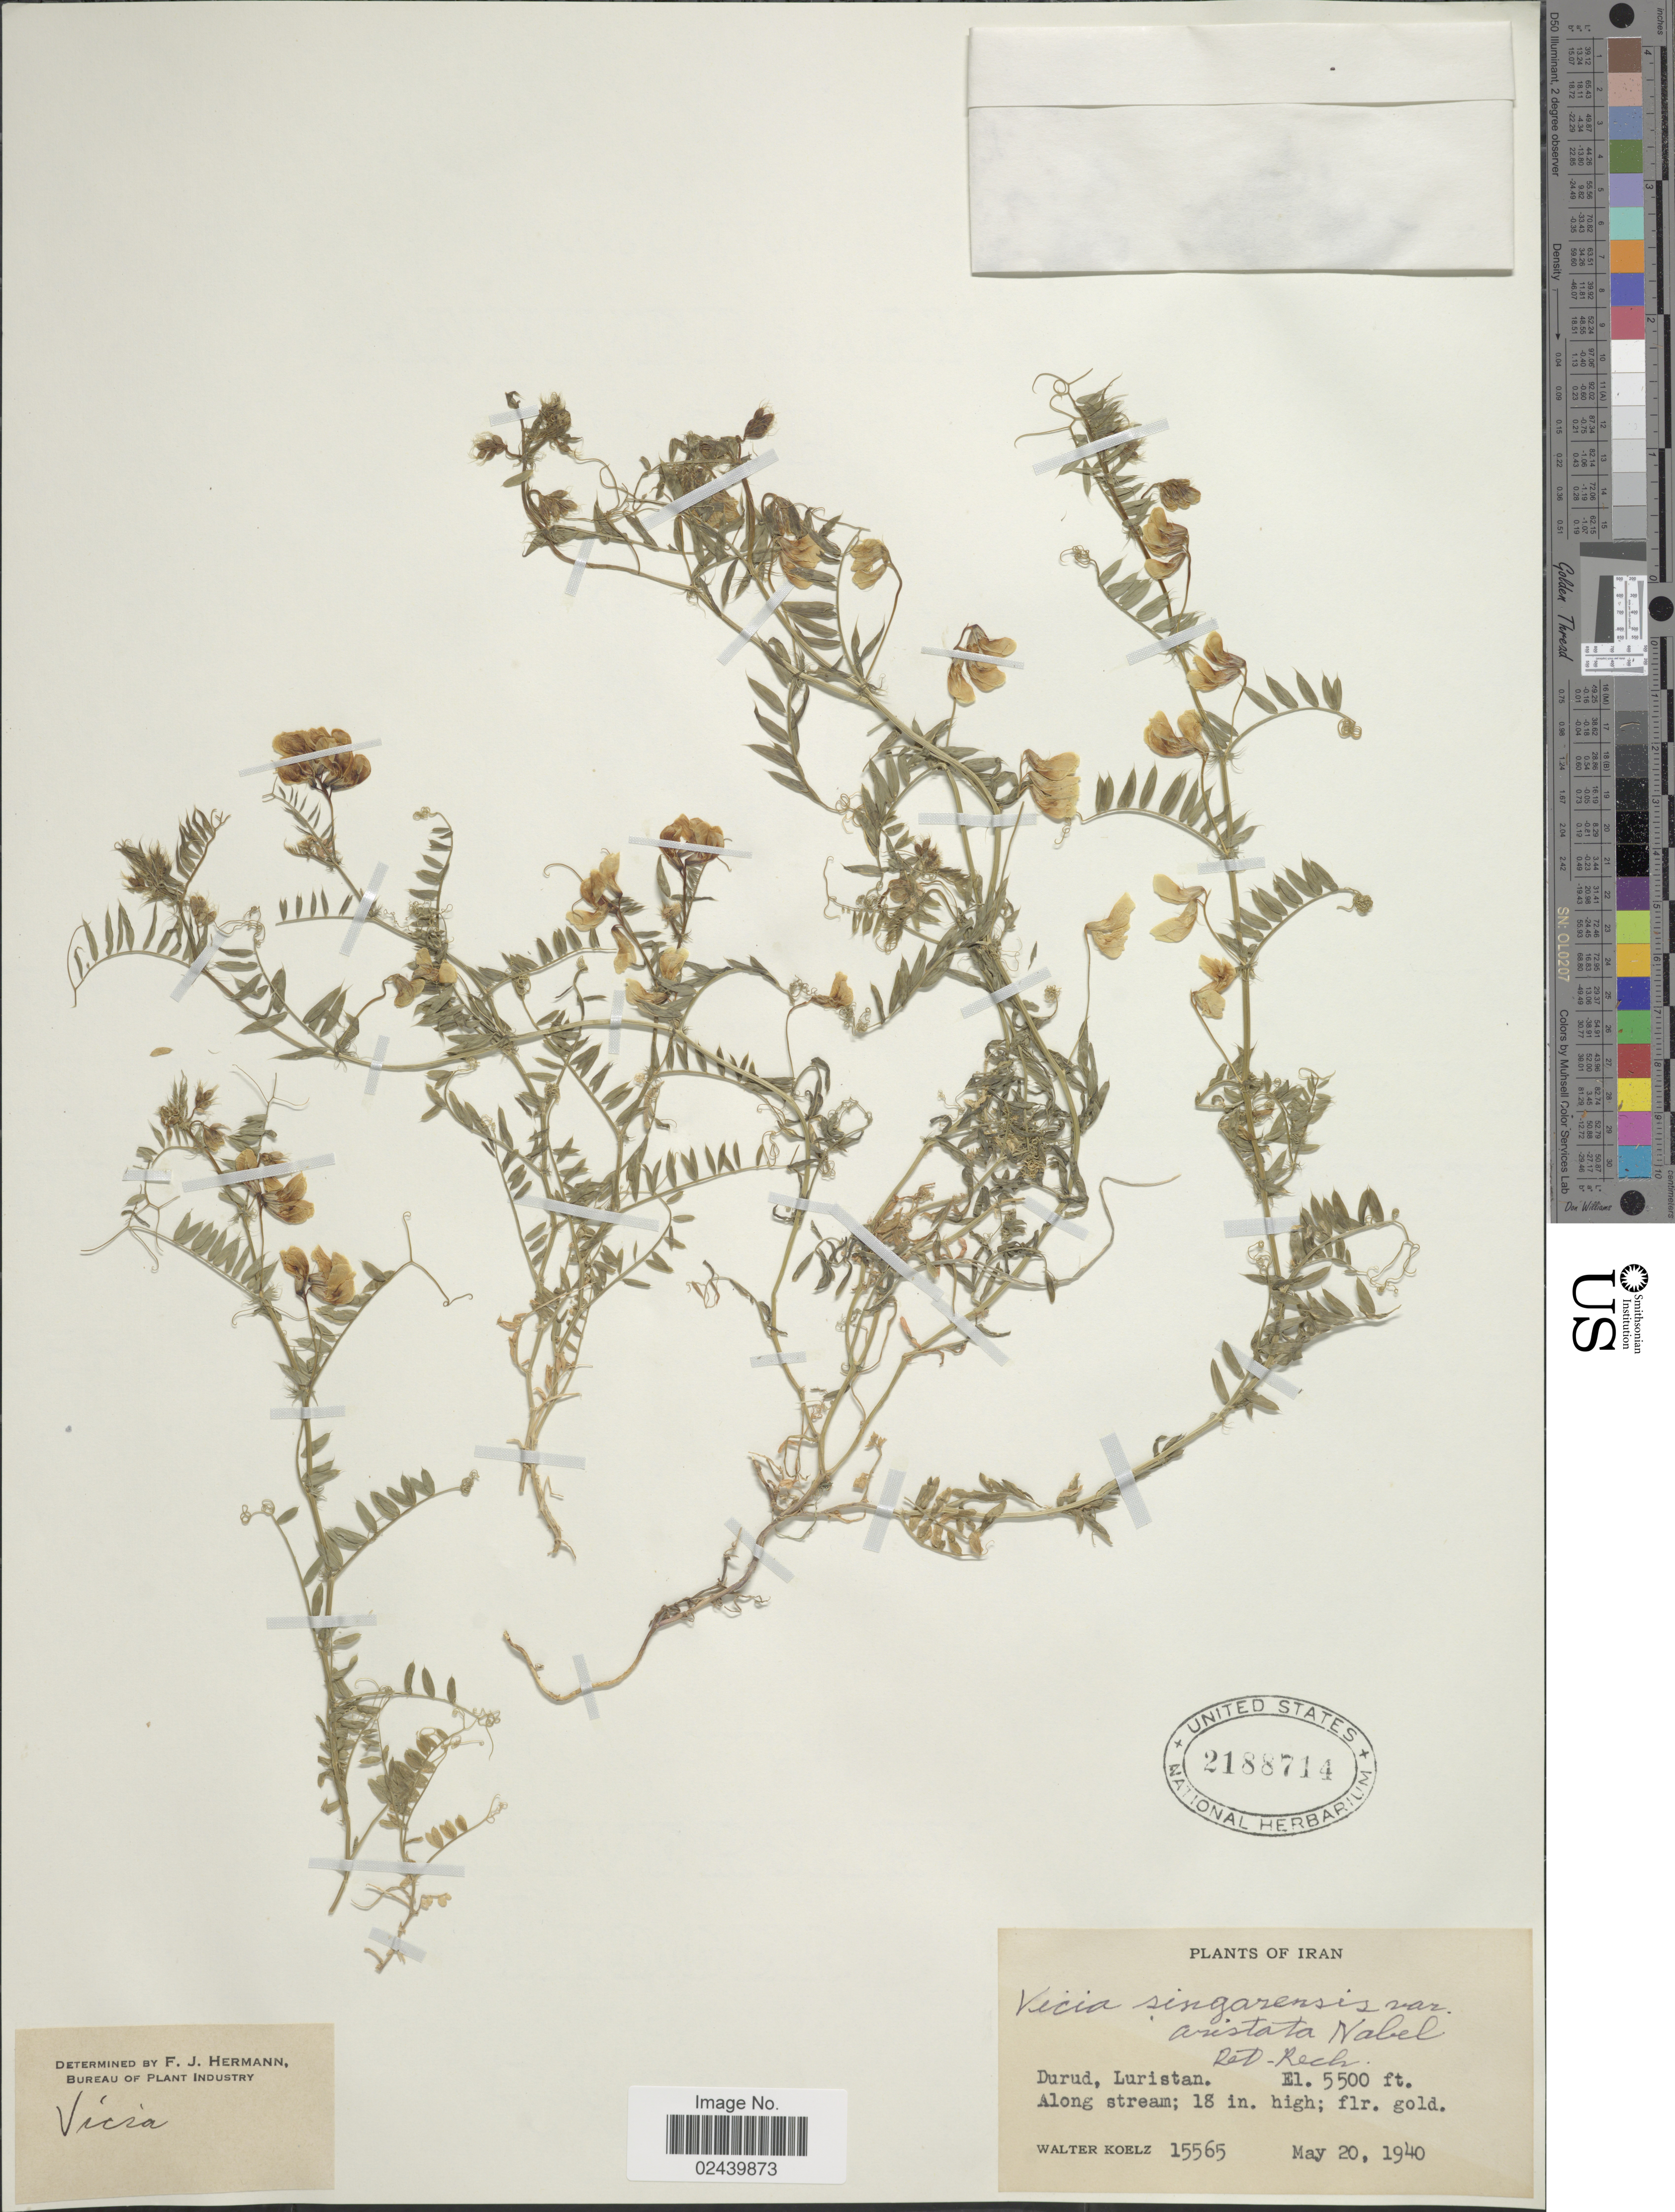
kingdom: Plantae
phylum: Tracheophyta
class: Magnoliopsida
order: Fabales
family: Fabaceae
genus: Vicia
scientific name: Vicia singarensis var. aristatum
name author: Nabelek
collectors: W. N. Koelz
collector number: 15565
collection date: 1940-05-20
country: Iran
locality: Durud, Luristan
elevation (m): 1676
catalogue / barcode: US 2188714